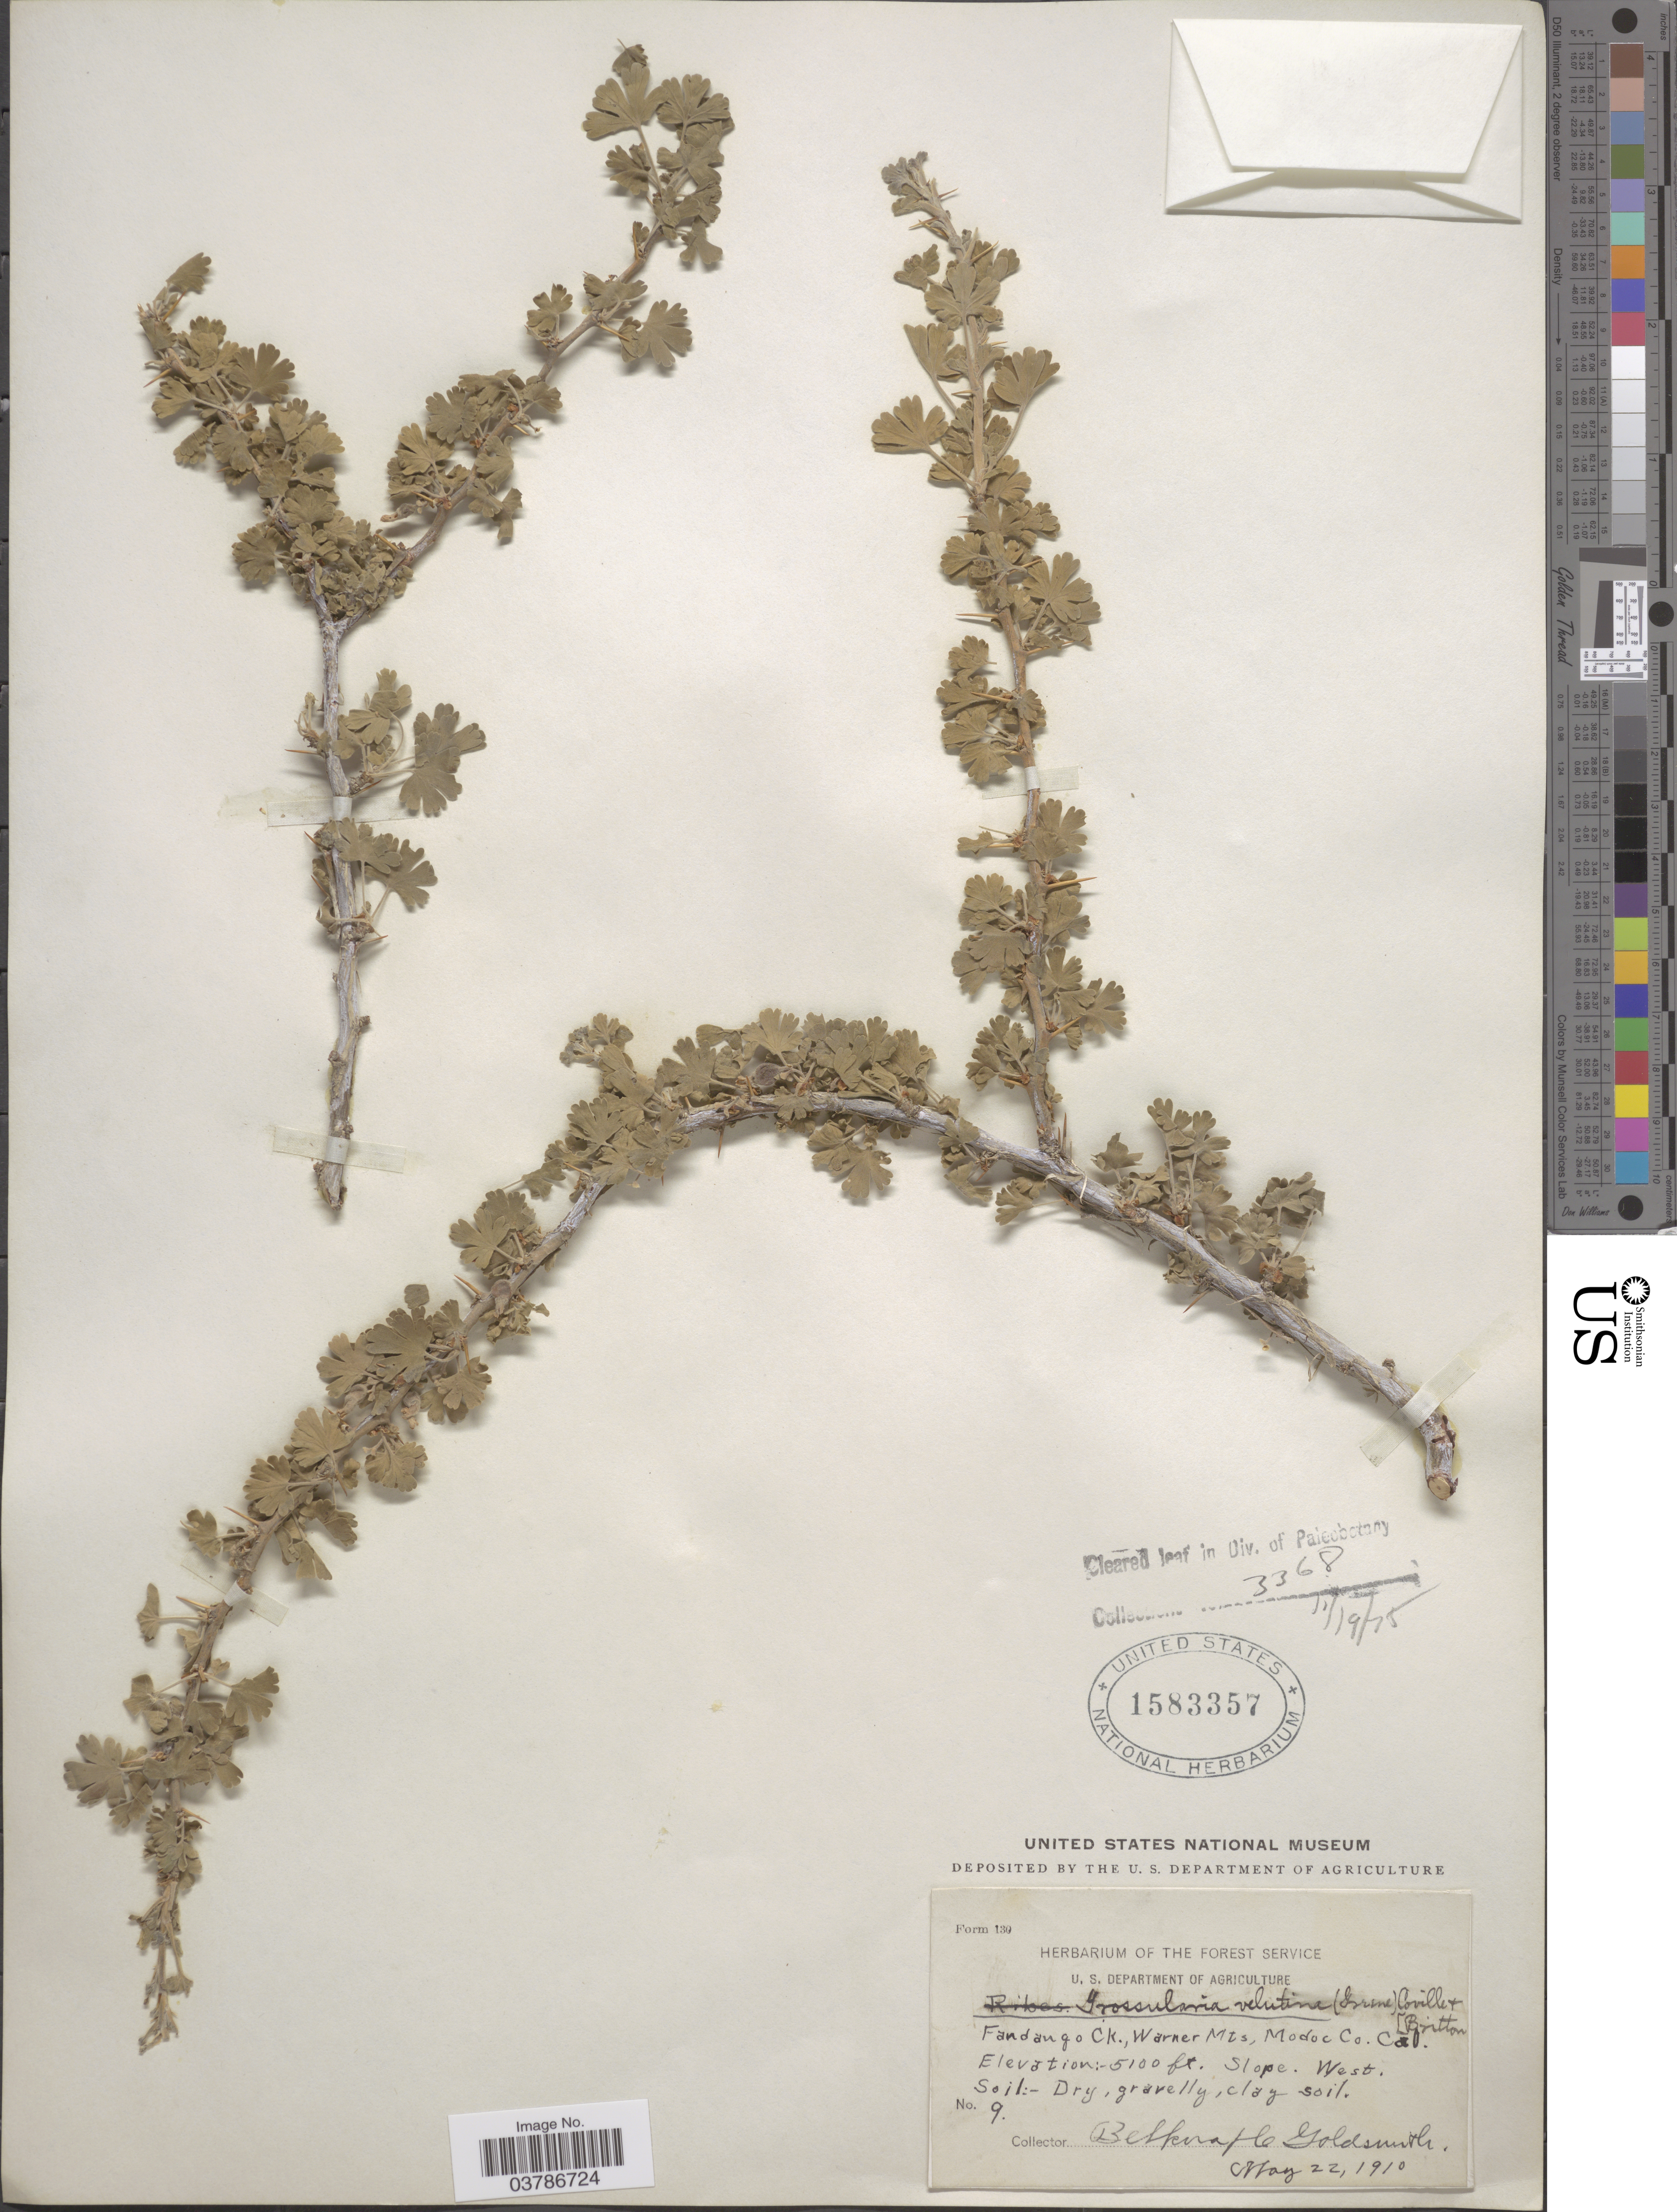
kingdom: Plantae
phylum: Tracheophyta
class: Magnoliopsida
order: Saxifragales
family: Grossulariaceae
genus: Ribes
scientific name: Ribes velutinum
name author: Greene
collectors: B. Goldsmith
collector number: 9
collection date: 1910-05-22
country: United States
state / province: California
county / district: Modoc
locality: Fandango Ck., Warner Mts, Modoc Co. Slope. West.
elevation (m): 1554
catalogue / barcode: US 1583357